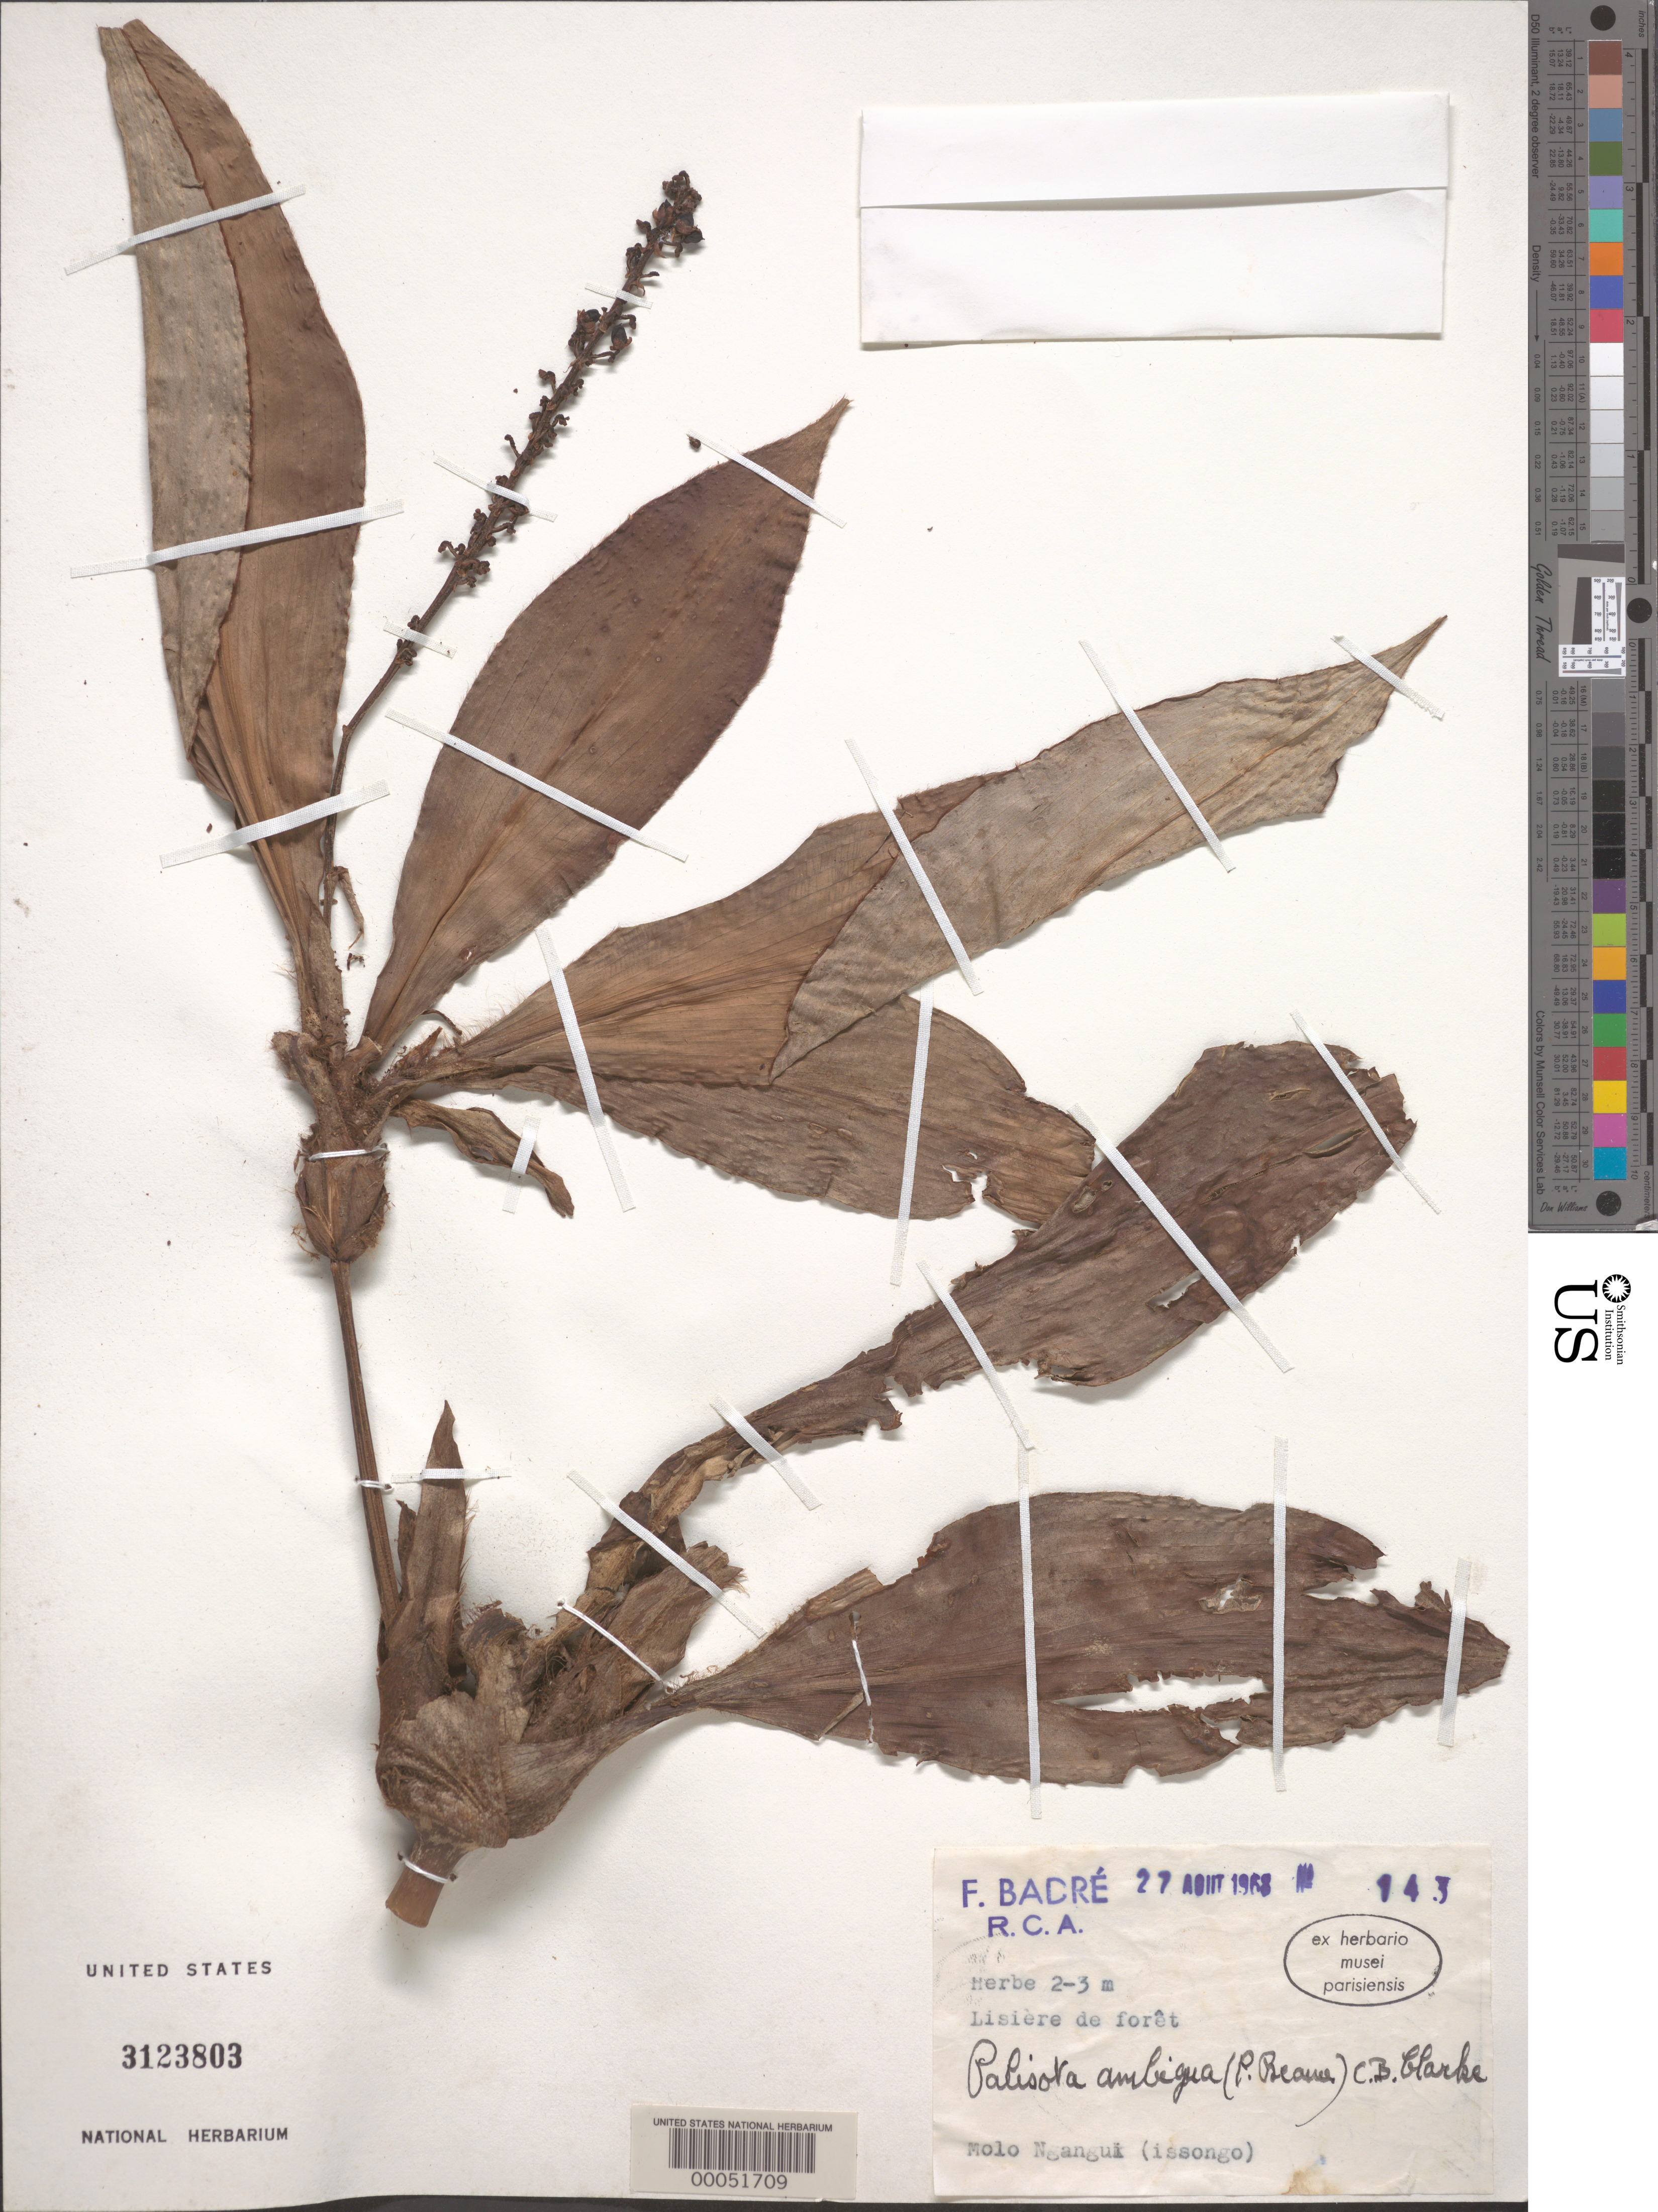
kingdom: Plantae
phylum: Tracheophyta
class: Liliopsida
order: Commelinales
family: Commelinaceae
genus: Palisota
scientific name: Palisota ambigua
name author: (P. Beauv.) C.B. Clarke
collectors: F. Badré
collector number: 143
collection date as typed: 27 Aug 1968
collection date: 1968-08-27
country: Central African Republic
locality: Molo Ngangui (Issongo)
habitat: Edge of forest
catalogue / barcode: US 3123803